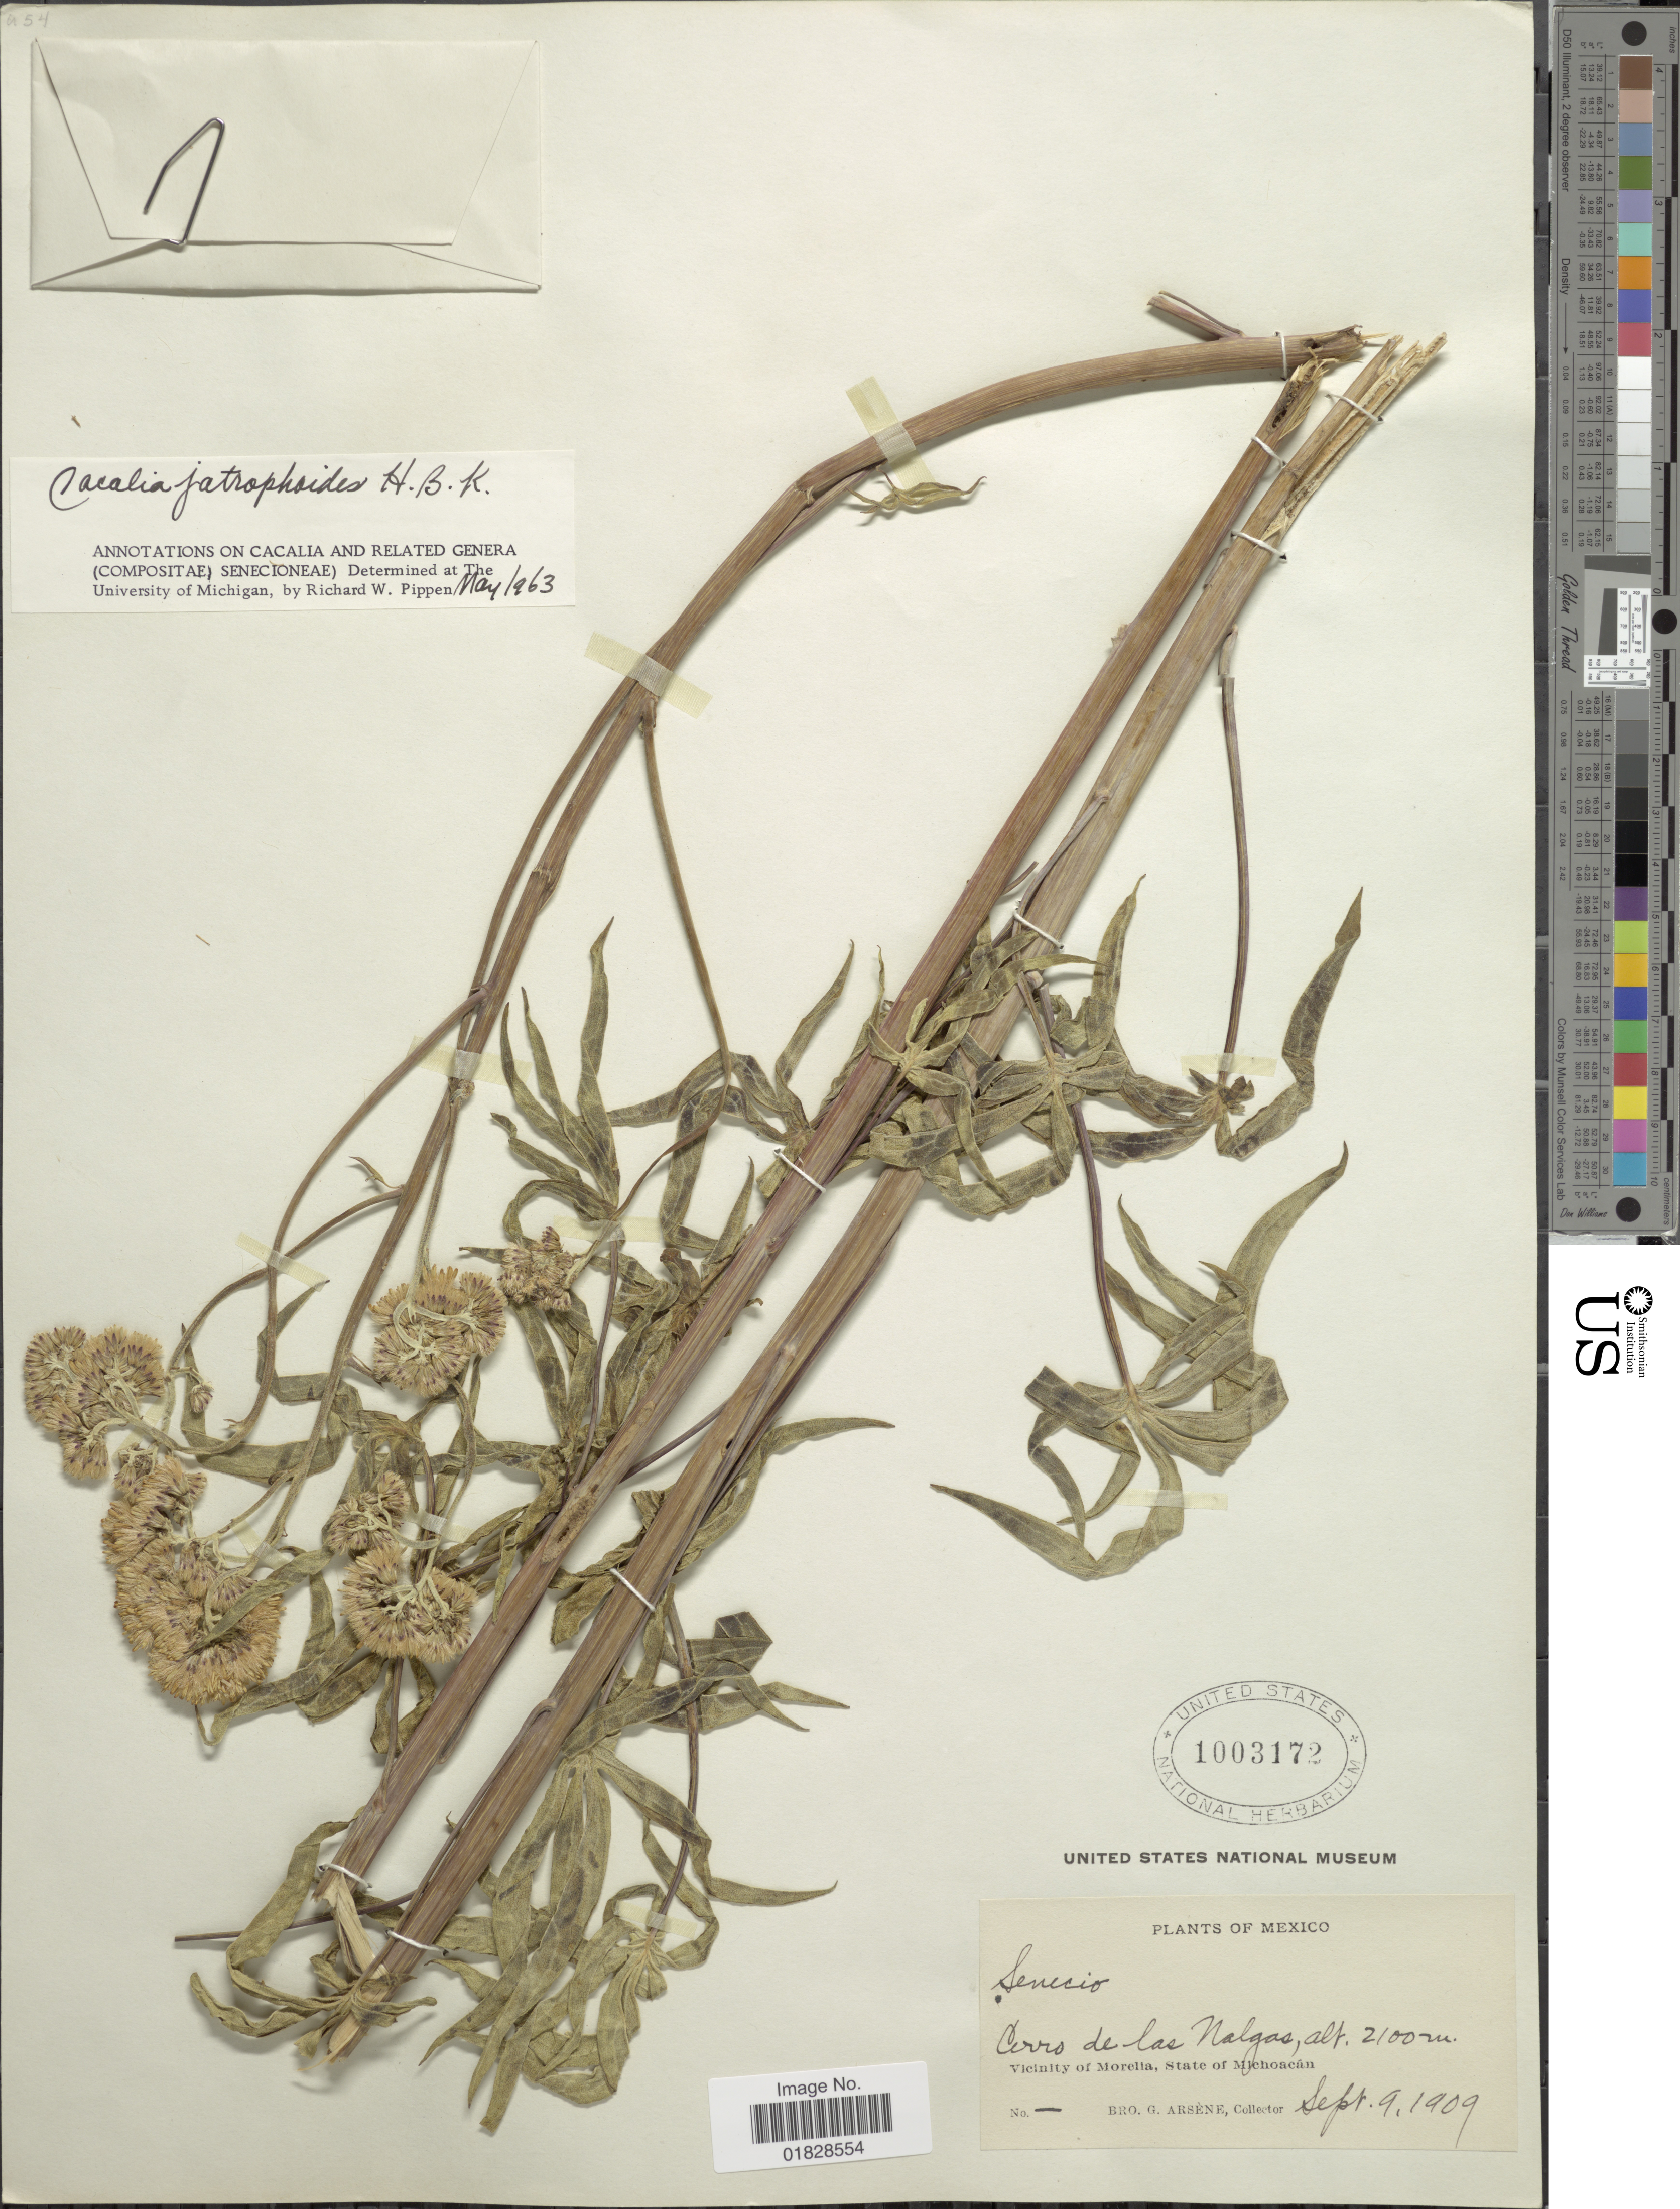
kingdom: Plantae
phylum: Tracheophyta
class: Magnoliopsida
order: Asterales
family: Asteraceae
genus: Digitacalia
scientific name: Digitacalia jatrophoides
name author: (Kunth) Pippen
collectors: Bro. G. Arsène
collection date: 1909-09-09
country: Mexico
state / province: Michoacán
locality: Cerro de las Nalgas. Vicinity of Morelia, State of Michoacán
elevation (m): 2100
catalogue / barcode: US 1003172